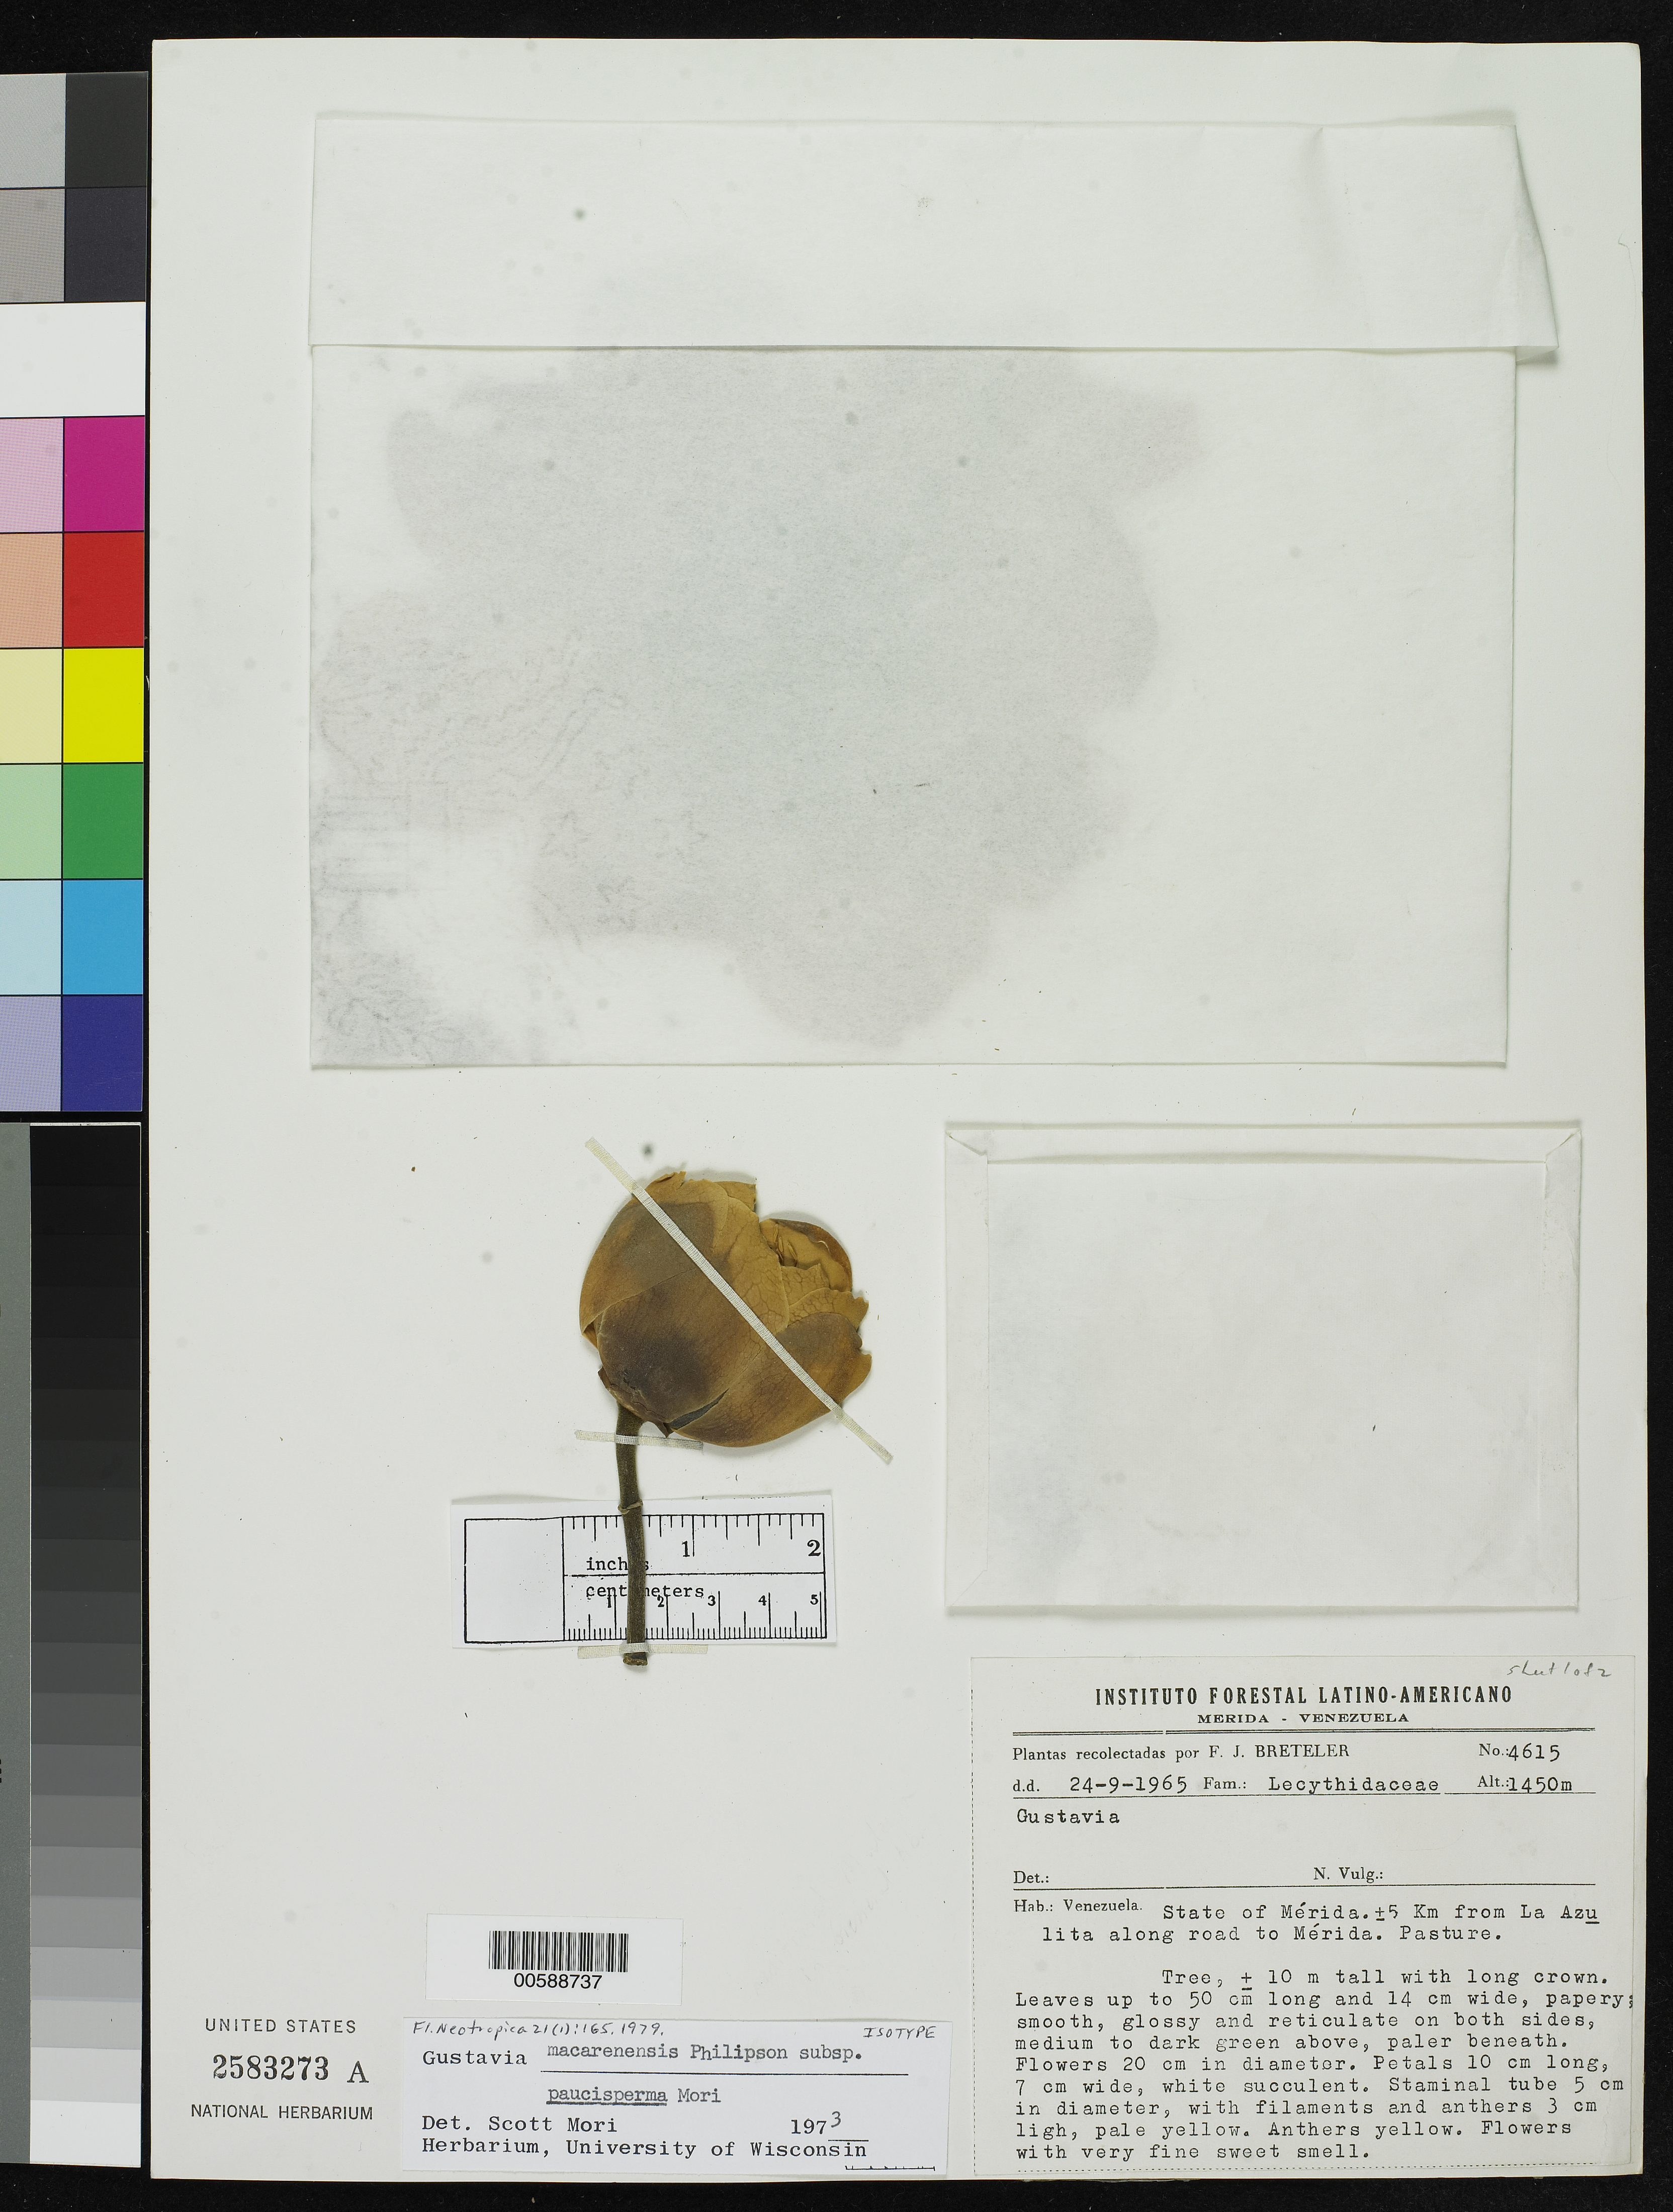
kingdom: Plantae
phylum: Tracheophyta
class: Magnoliopsida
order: Ericales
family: Lecythidaceae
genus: Gustavia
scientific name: Gustavia macarenensis subsp. paucisperma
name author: S.A. Mori in Prance & S.A. Mori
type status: Isotype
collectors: F. J. Breteler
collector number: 4615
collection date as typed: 24 Sep 1965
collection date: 1965-09-24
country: Venezuela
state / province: Mérida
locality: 5 km from La Azulita along road to Merida.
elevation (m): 1450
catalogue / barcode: US 2583273A